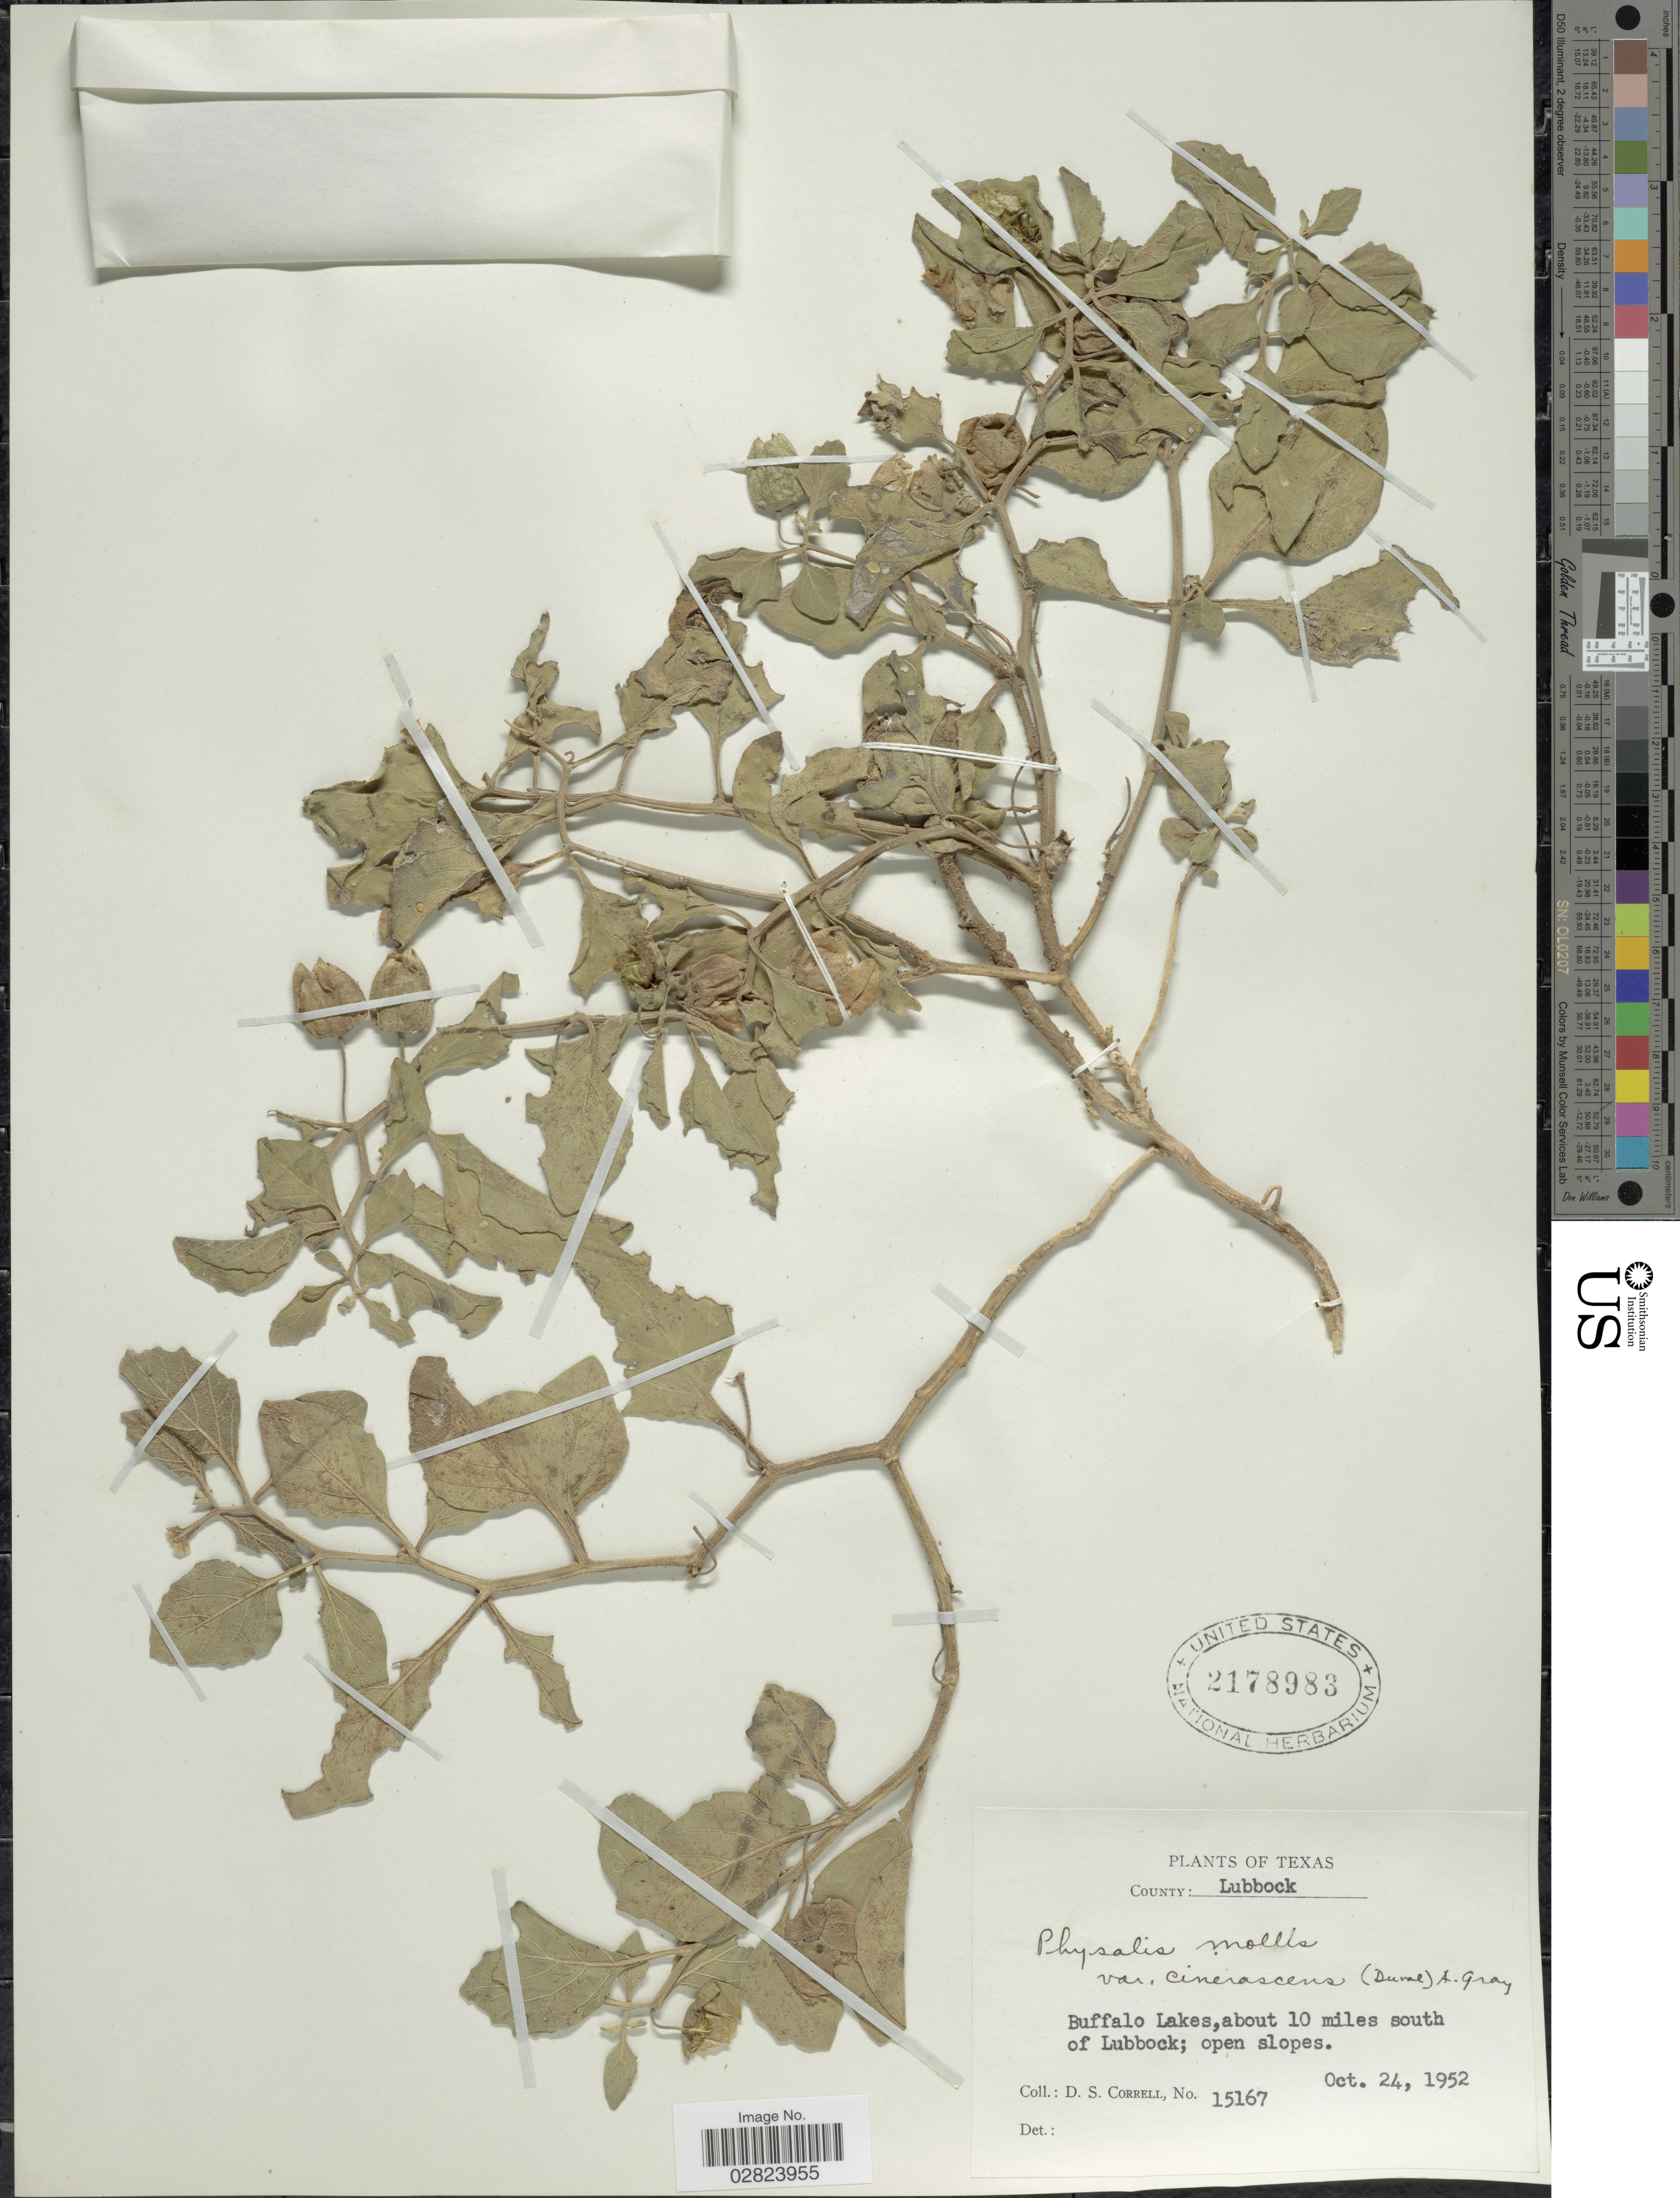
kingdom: Plantae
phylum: Tracheophyta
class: Magnoliopsida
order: Solanales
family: Solanaceae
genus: Physalis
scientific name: Physalis mollis var. cinerascens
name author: (Dunal) A. Gray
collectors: D. S. Correll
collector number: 15167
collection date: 1952-10-24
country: United States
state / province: Texas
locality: County: Lubbock. Buffalo Lakes, about 10 miles south of Lubbock.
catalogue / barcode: US 2178983